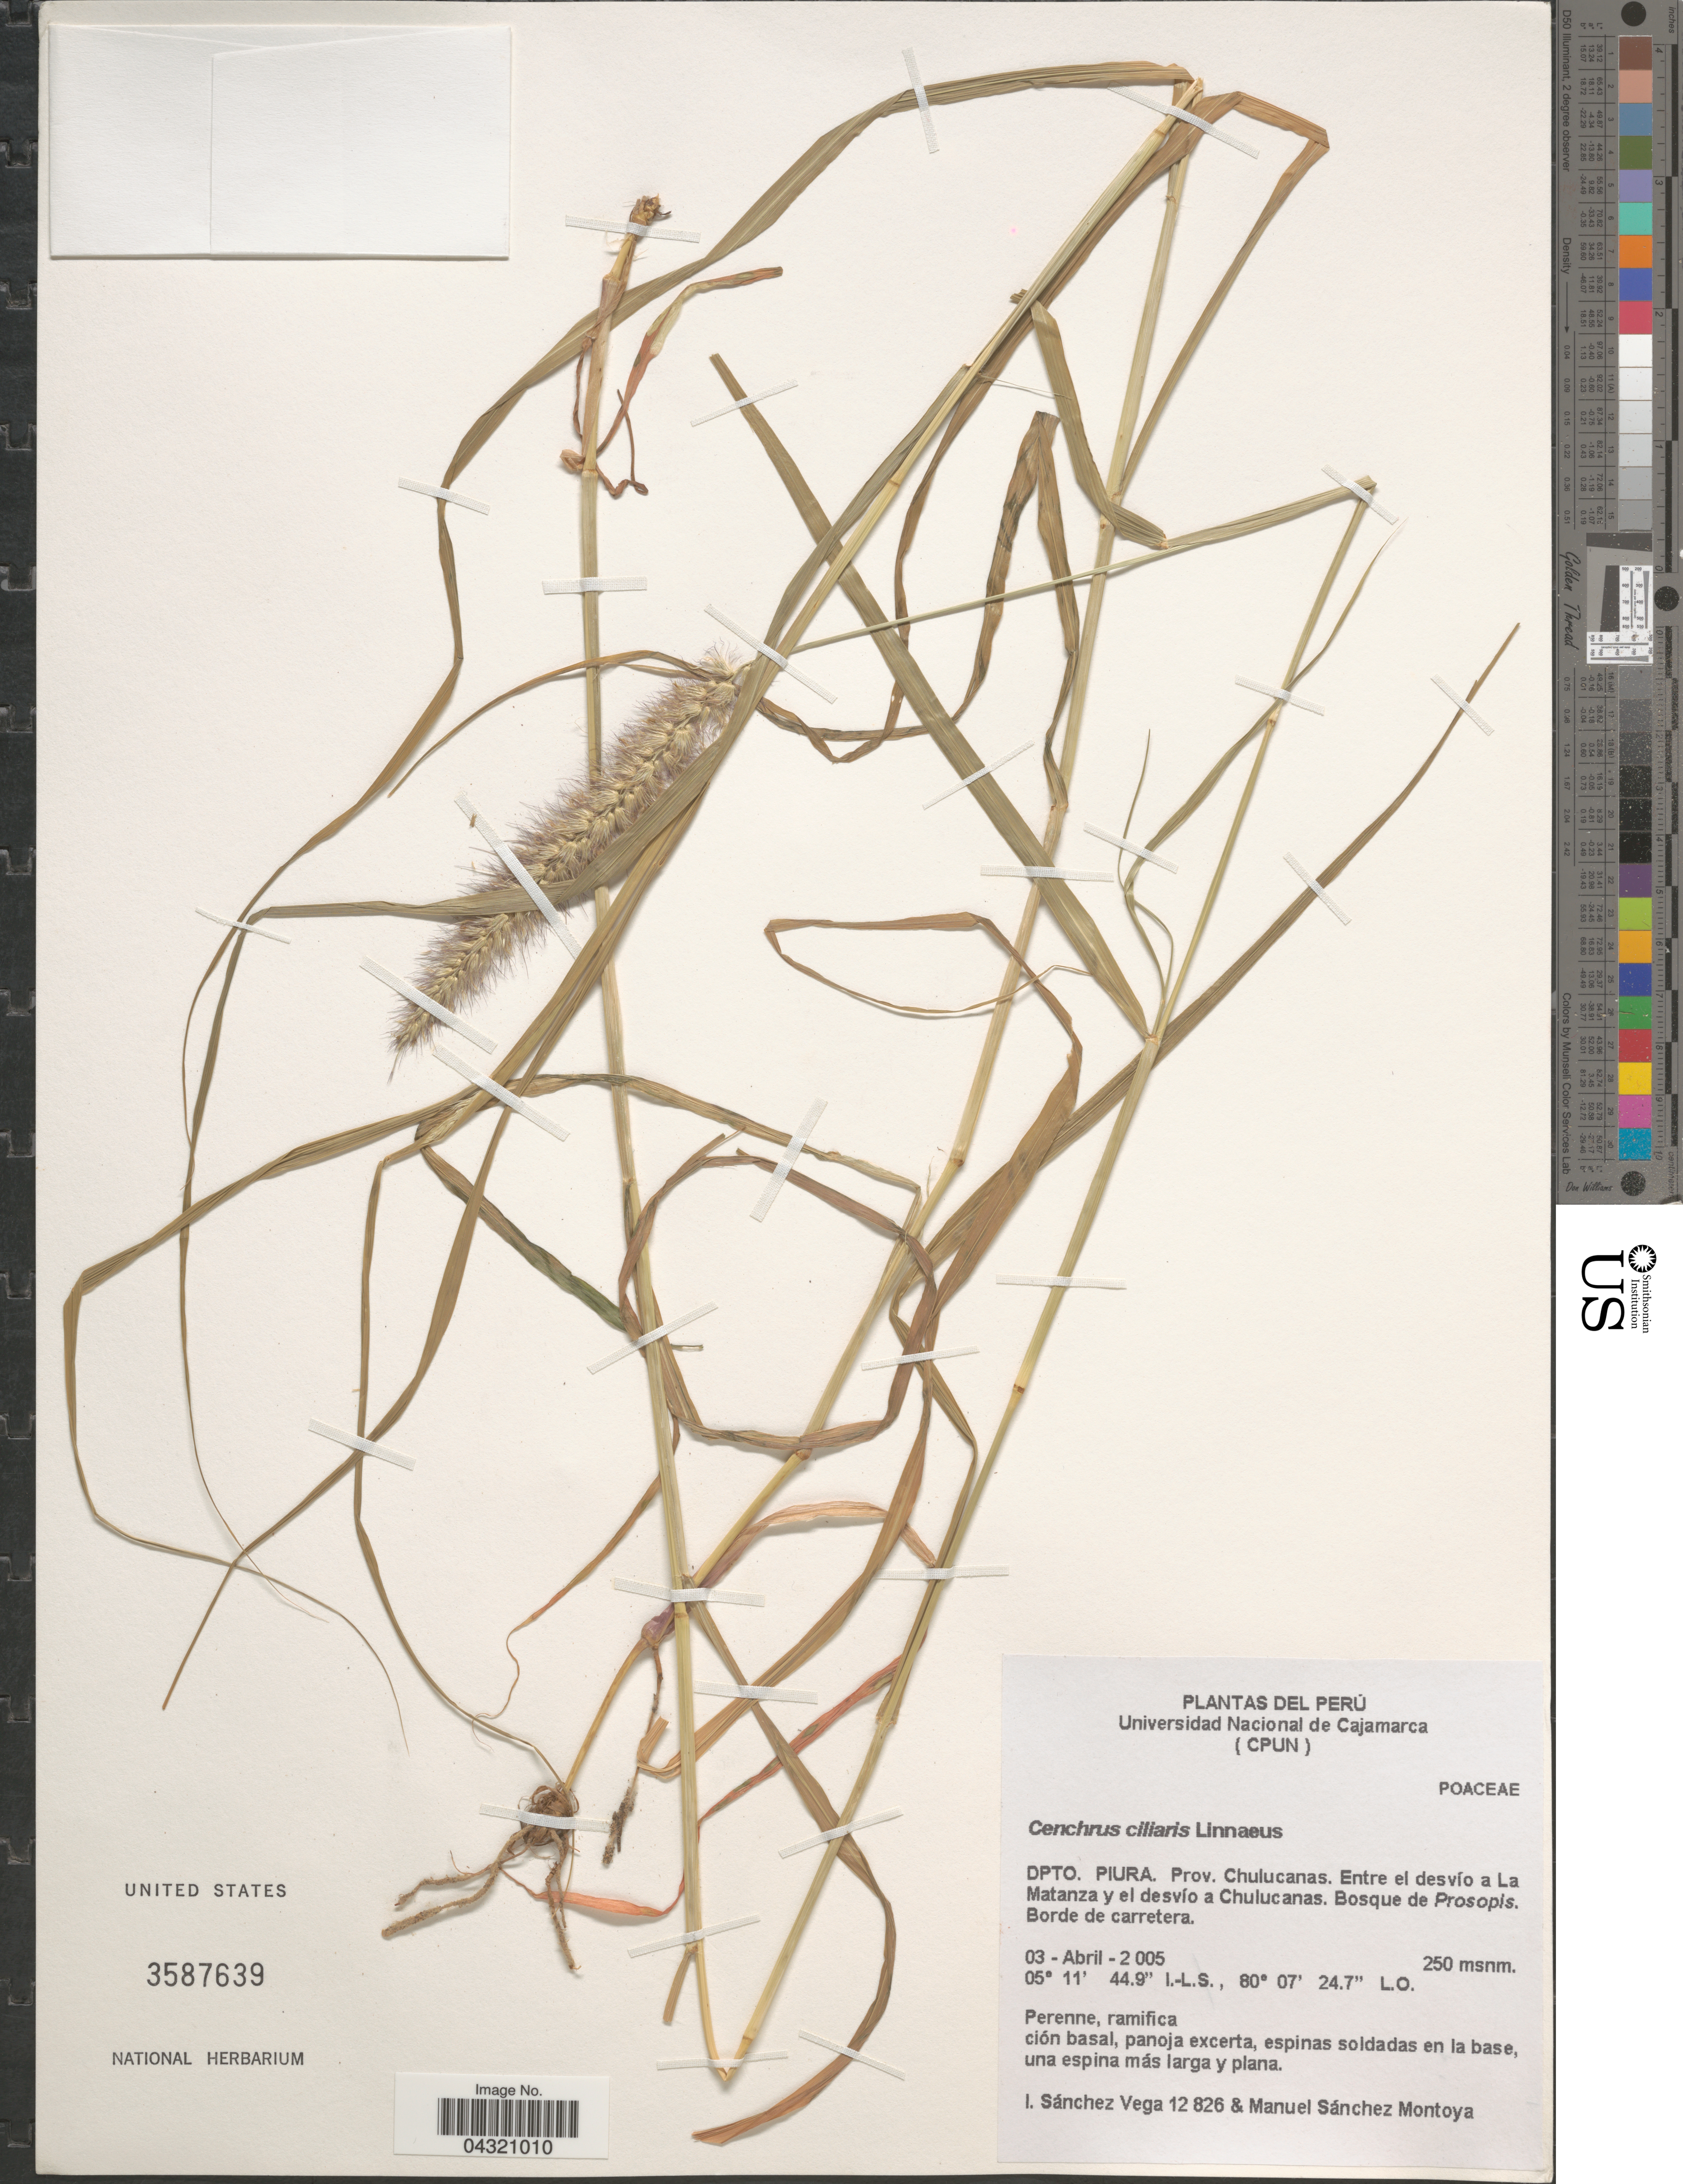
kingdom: Plantae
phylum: Tracheophyta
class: Liliopsida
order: Poales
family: Poaceae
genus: Cenchrus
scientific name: Cenchrus ciliaris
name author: L.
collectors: I. Sánchez Vega & M. Sánchez Montoya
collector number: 12826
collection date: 2005-04-03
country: Peru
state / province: Piura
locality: Dpto. Piura. Prov. Chulucanas. Entre el desvío a La Matanza y el desvío a Chulucanas. Borde de carretera.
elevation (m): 250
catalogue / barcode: US 3587639